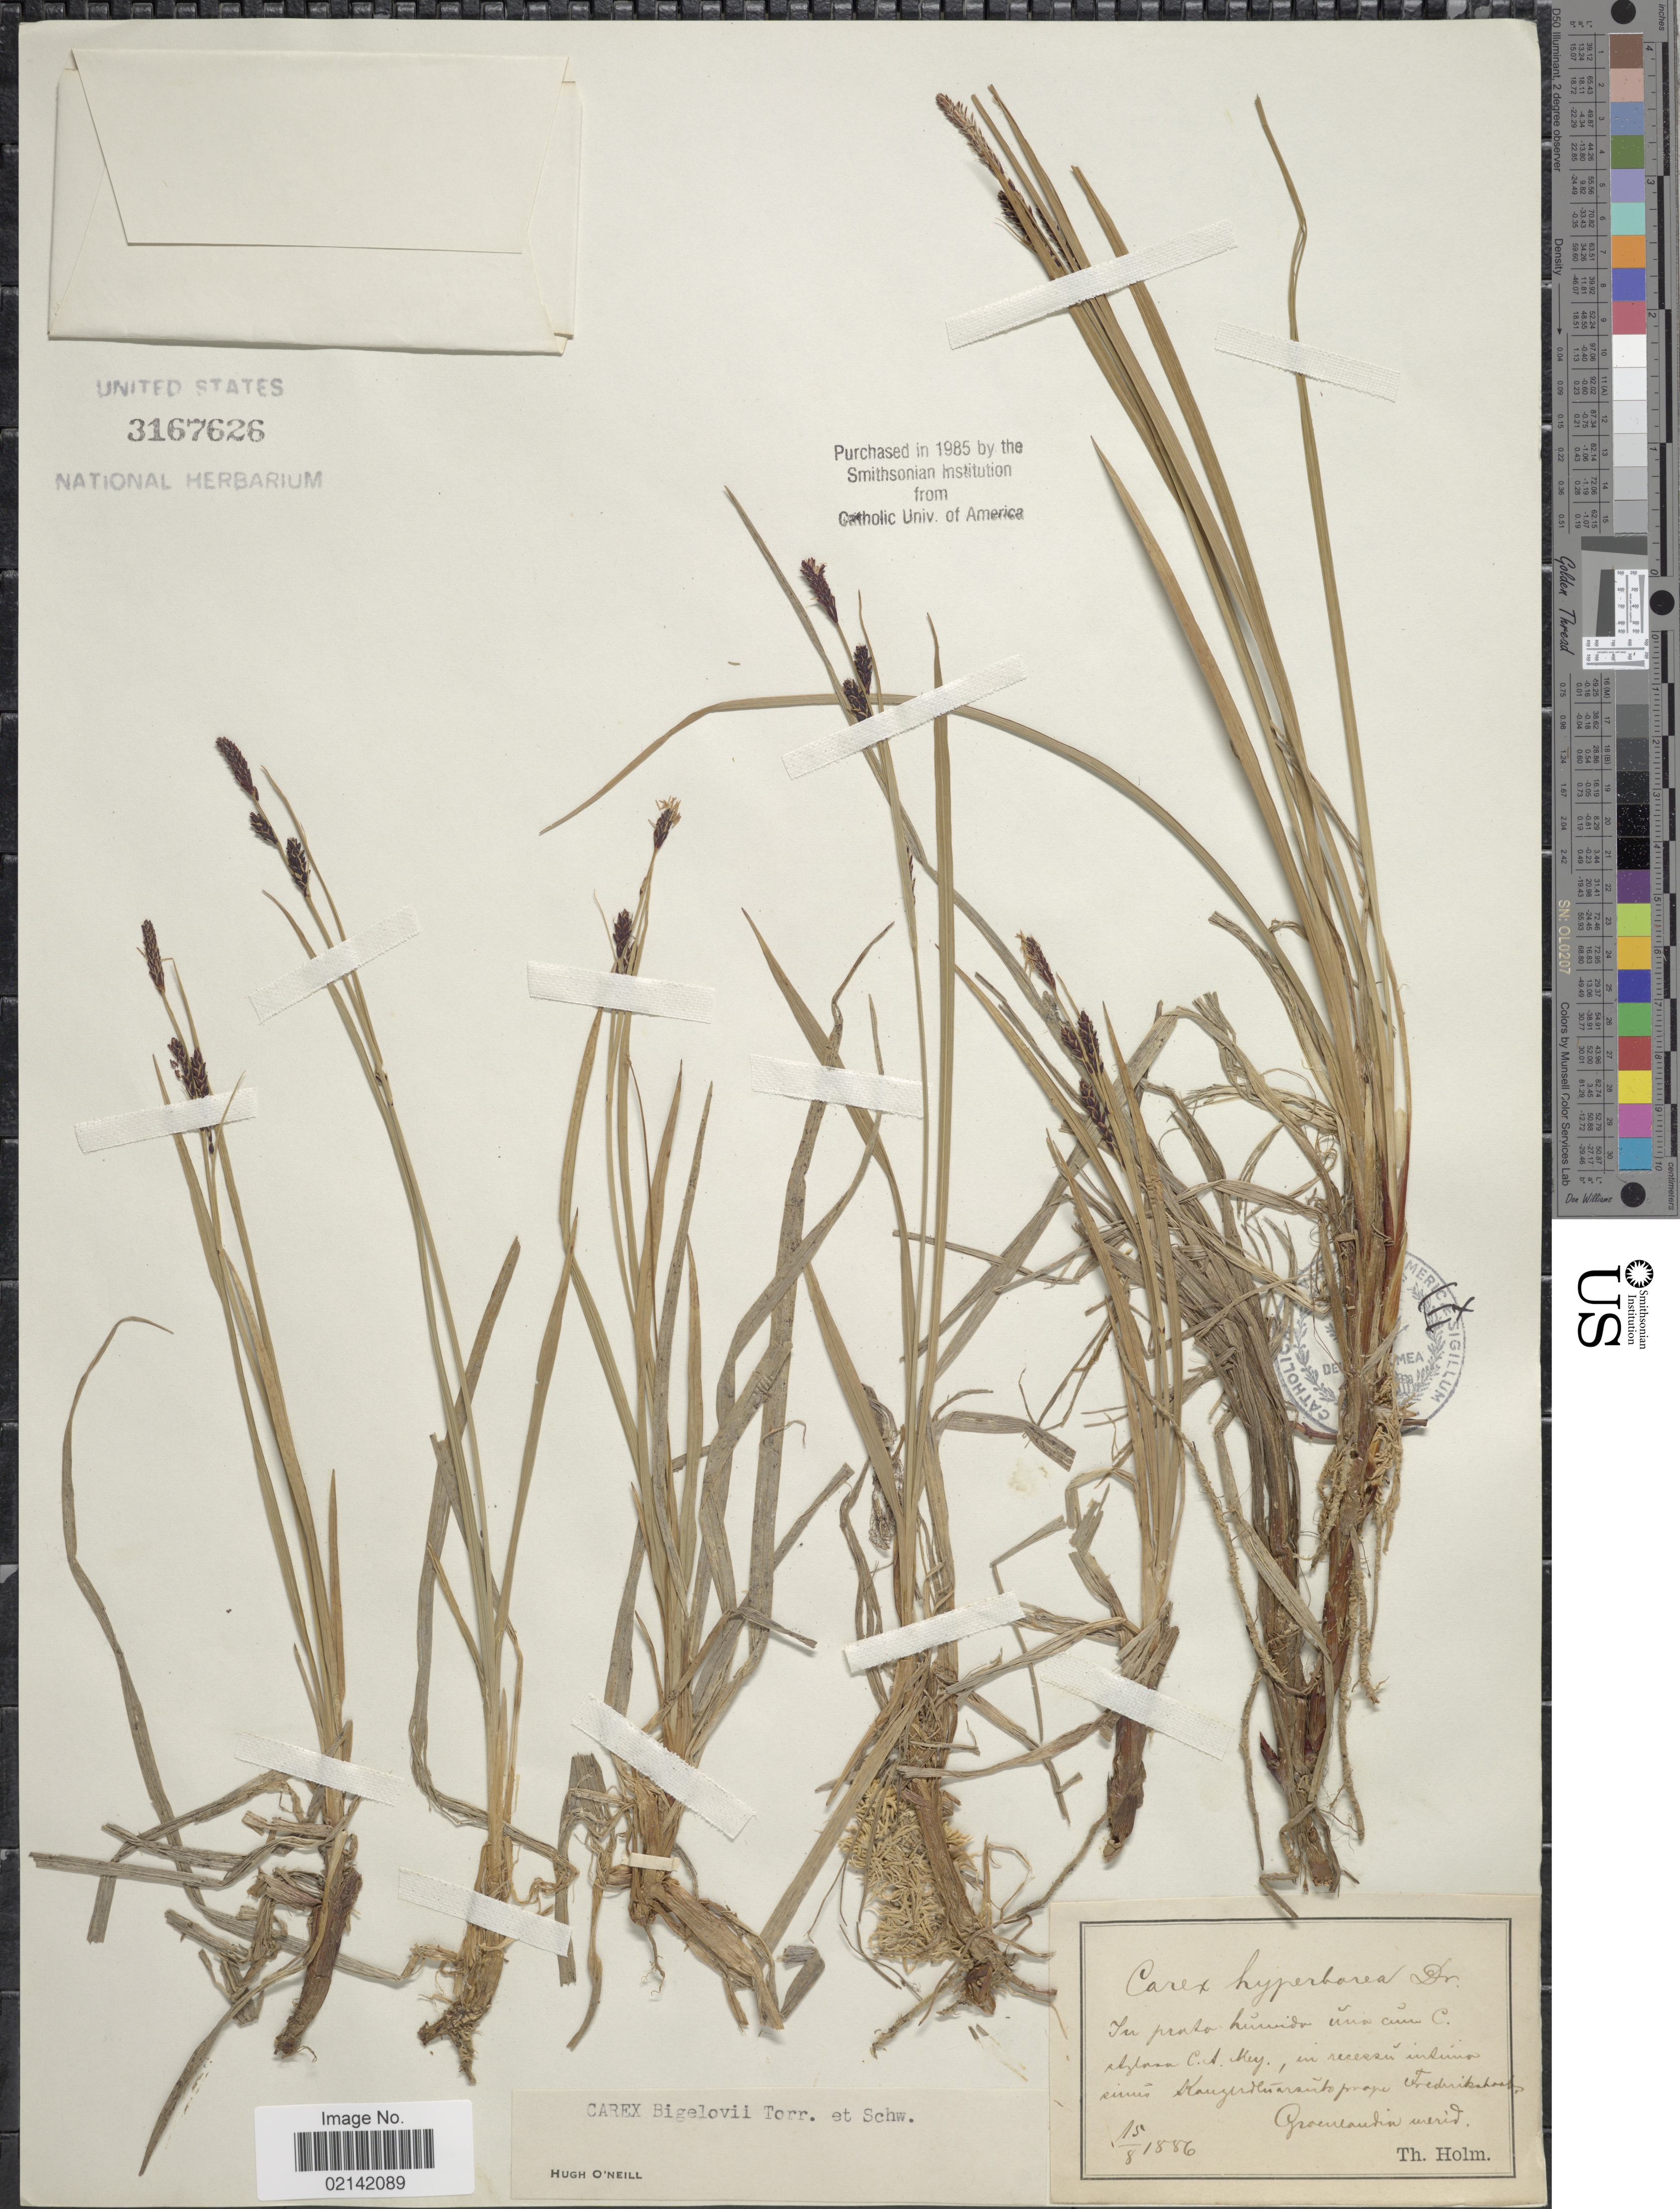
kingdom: Plantae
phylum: Tracheophyta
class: Liliopsida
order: Poales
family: Cyperaceae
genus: Carex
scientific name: Carex bigelowii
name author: Torr. ex Schwein.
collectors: T. Holm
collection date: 1886-08-15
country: Greenland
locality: In recessu insuno sinus Kangerdluarsuk prope Fredrikshaab, Groenlandia merid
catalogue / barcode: US 3167626